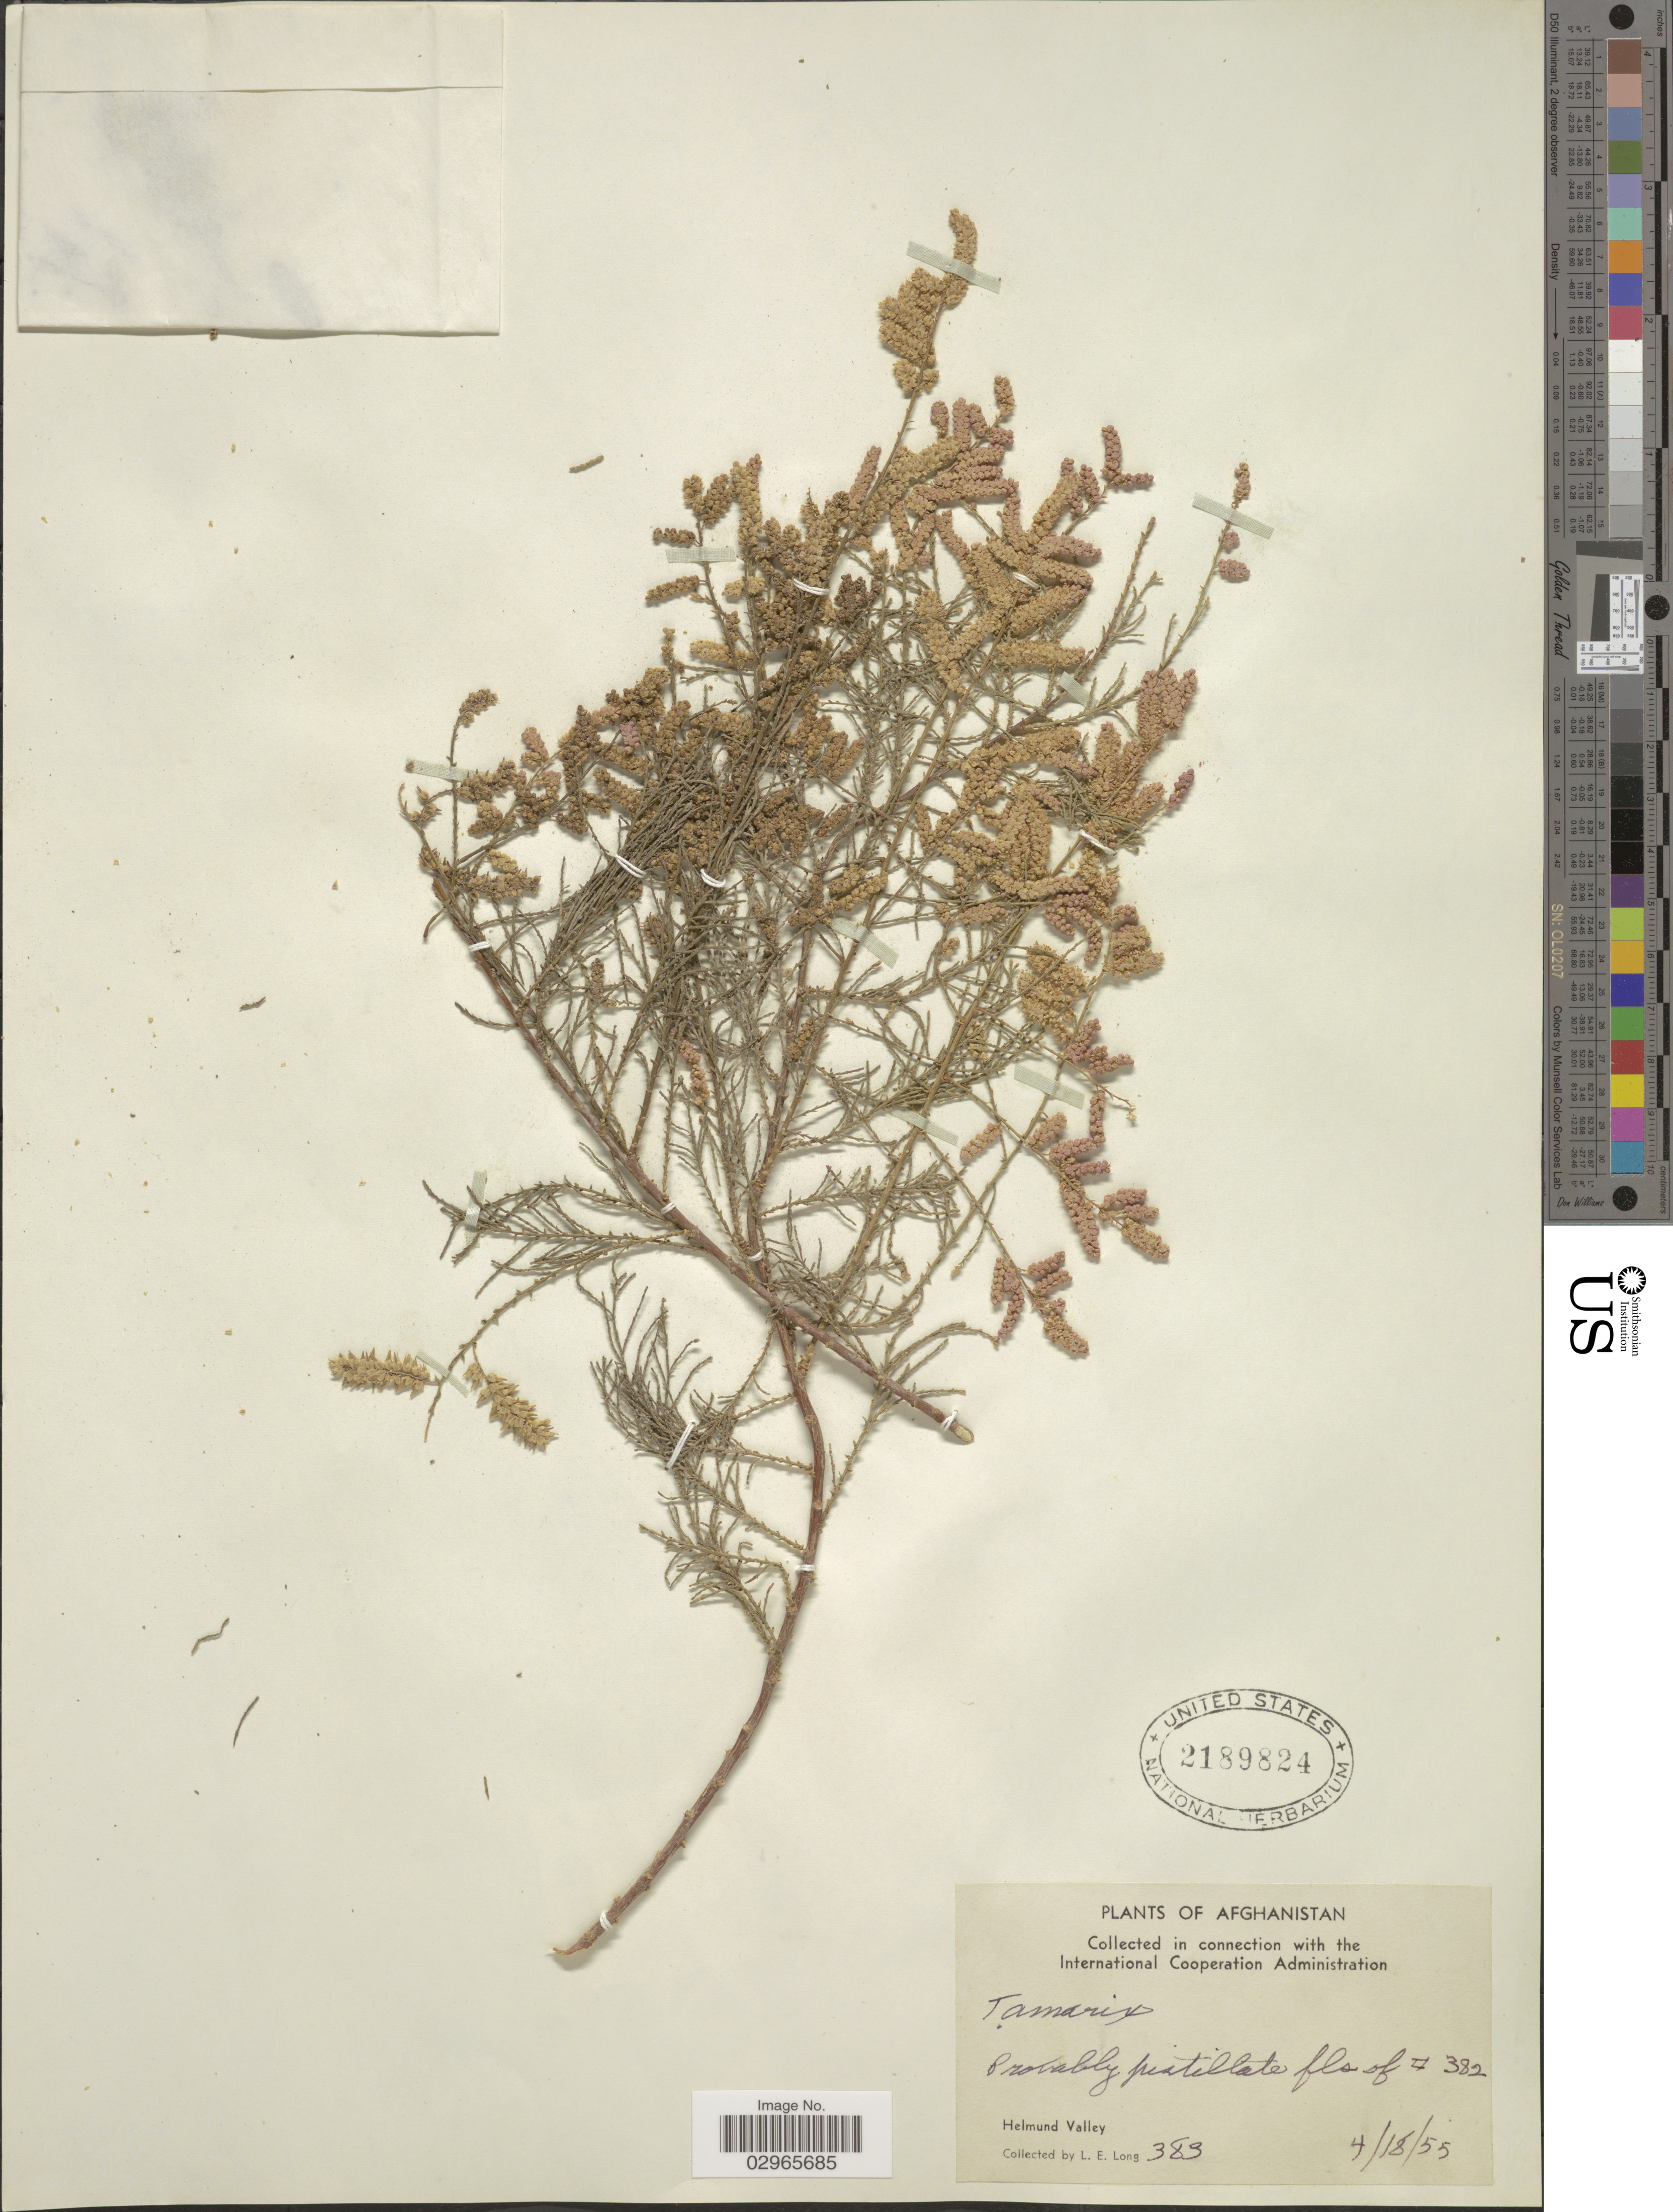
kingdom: Plantae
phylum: Tracheophyta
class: Magnoliopsida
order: Caryophyllales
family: Tamaricaceae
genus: Tamarix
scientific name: Tamarix sp.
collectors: L. E. Long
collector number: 383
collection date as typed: Transcribed d/m/y: 18/4/55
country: Afghanistan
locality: Helmund Valley.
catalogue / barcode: US 2189824